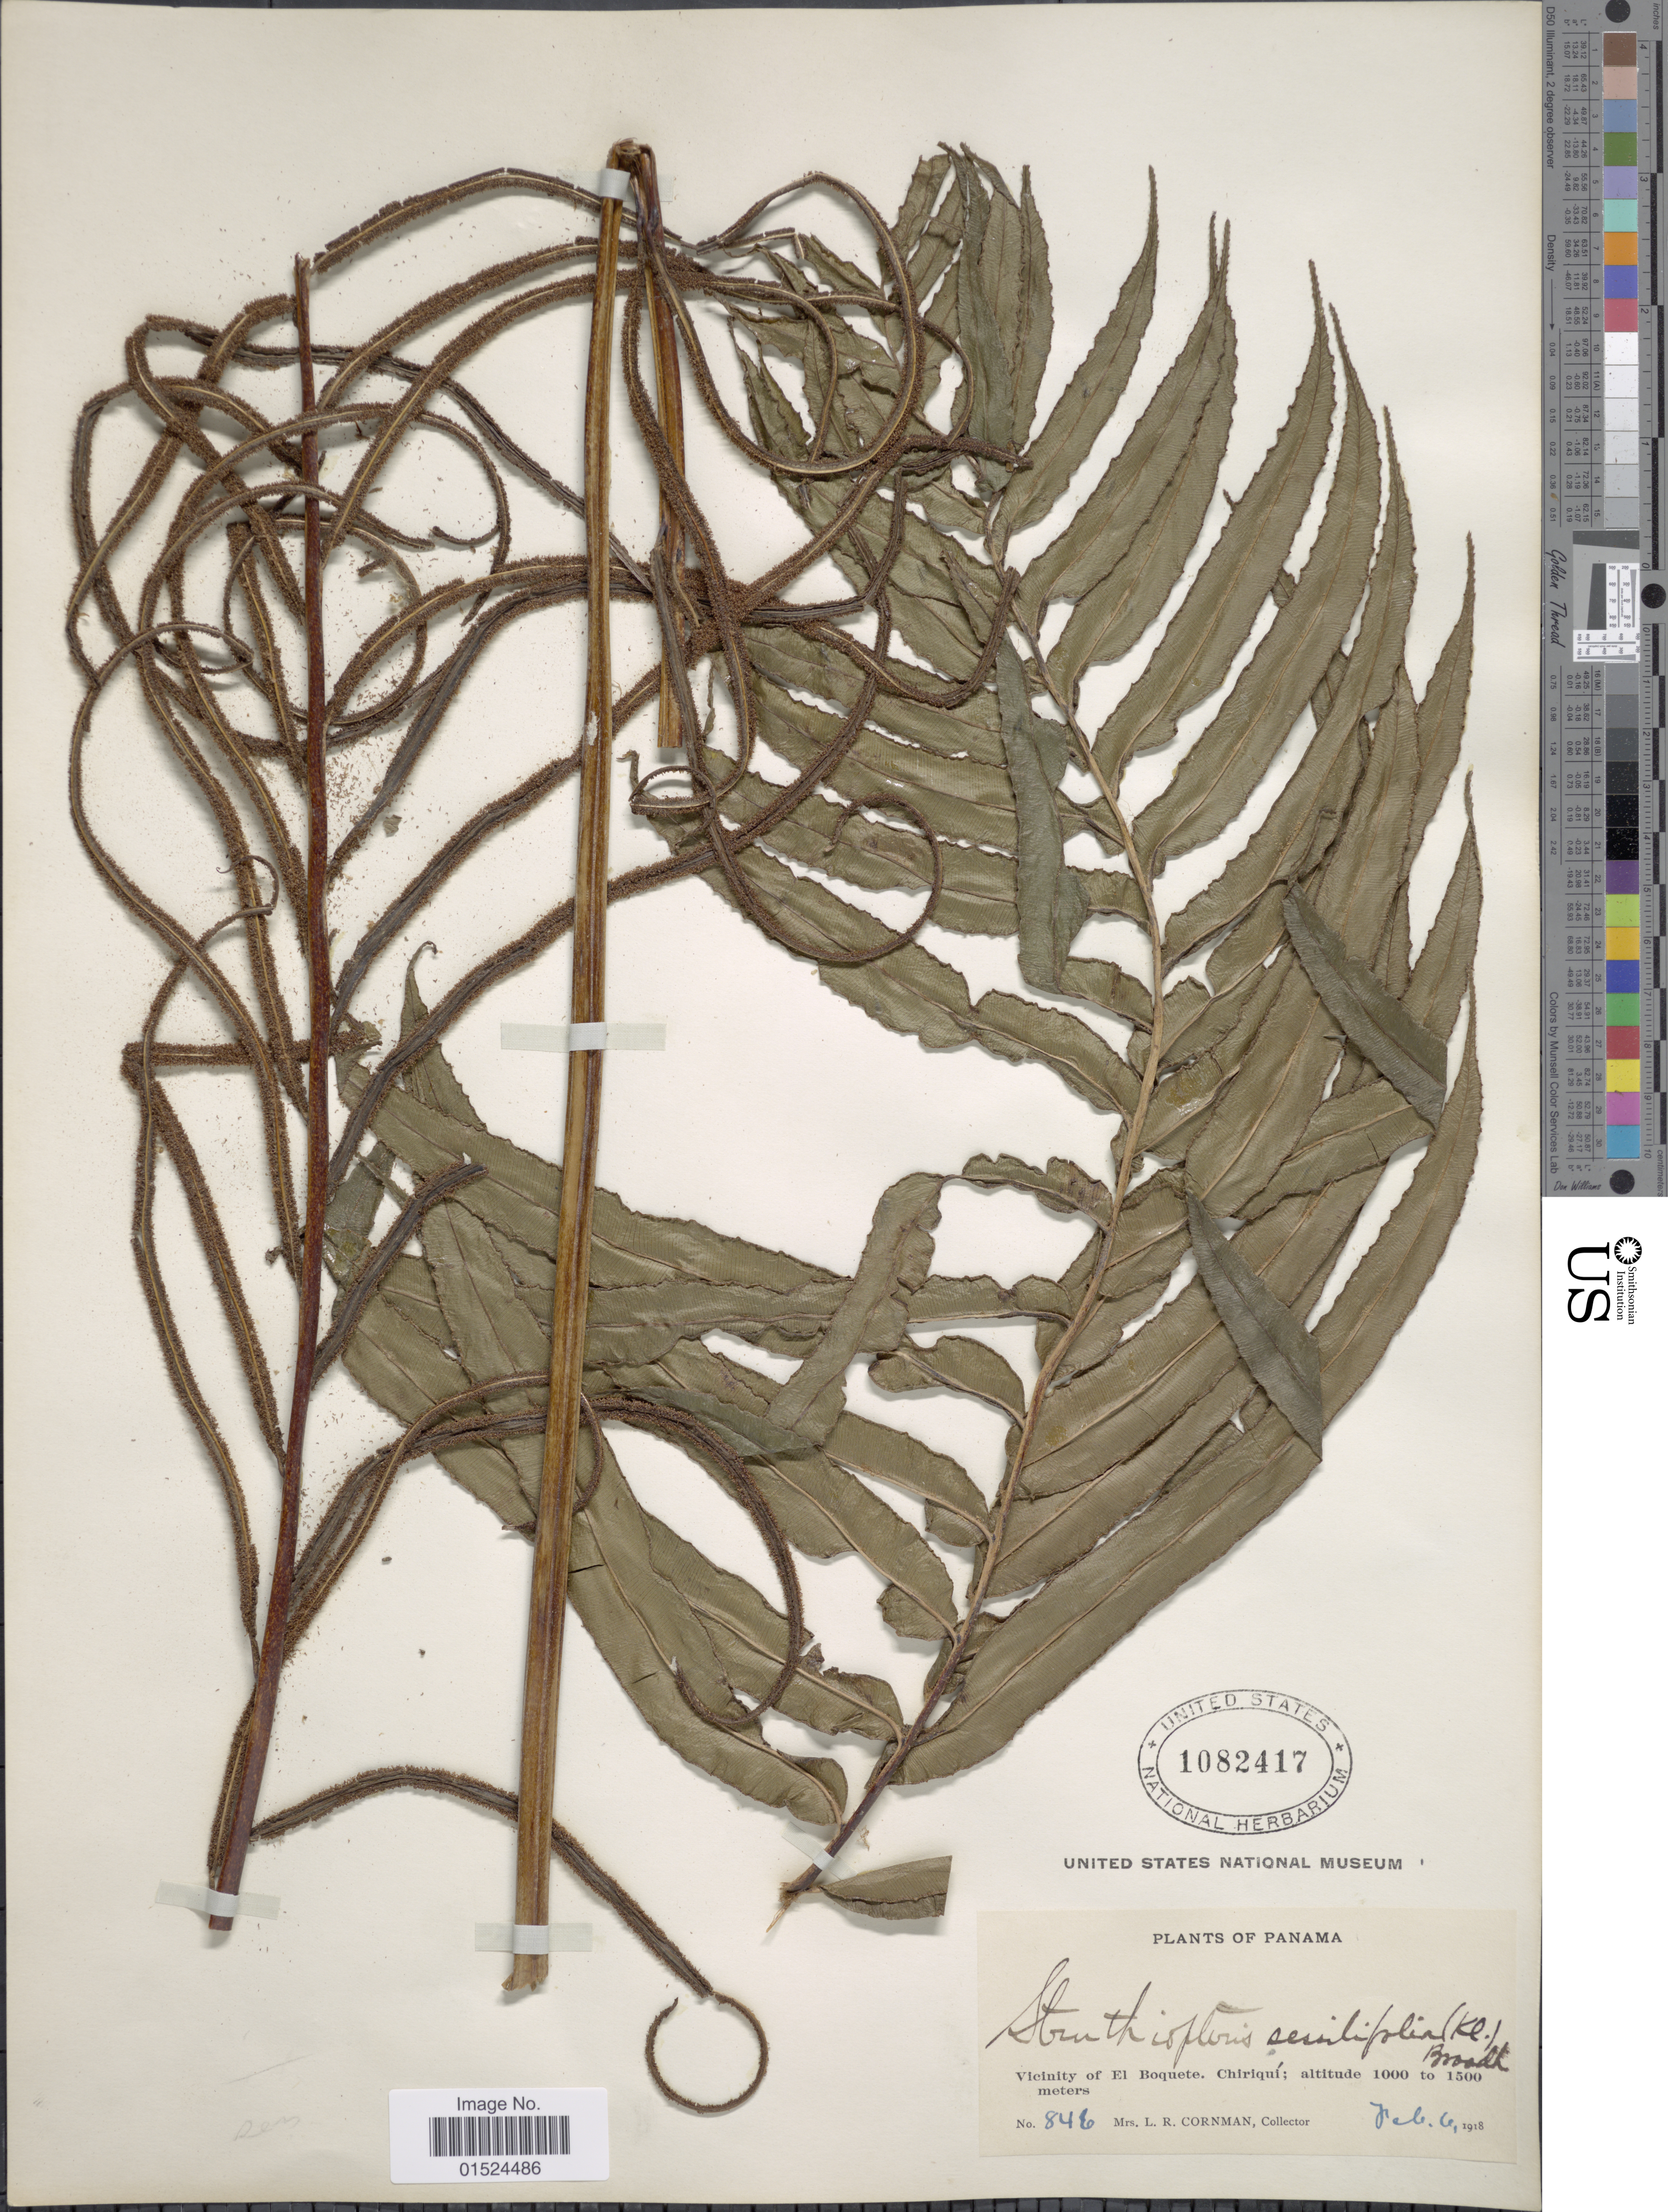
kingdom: Plantae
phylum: Tracheophyta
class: Polypodiopsida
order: Polypodiales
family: Blechnaceae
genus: Blechnum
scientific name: Blechnum schiedeanum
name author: (Schltdl. ex C. Presl) Hieron.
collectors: L. Cornman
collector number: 846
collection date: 1918-02-06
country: Panama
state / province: Chiriqui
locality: Vicinity of El Boquete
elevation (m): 1000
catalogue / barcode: US 1082417